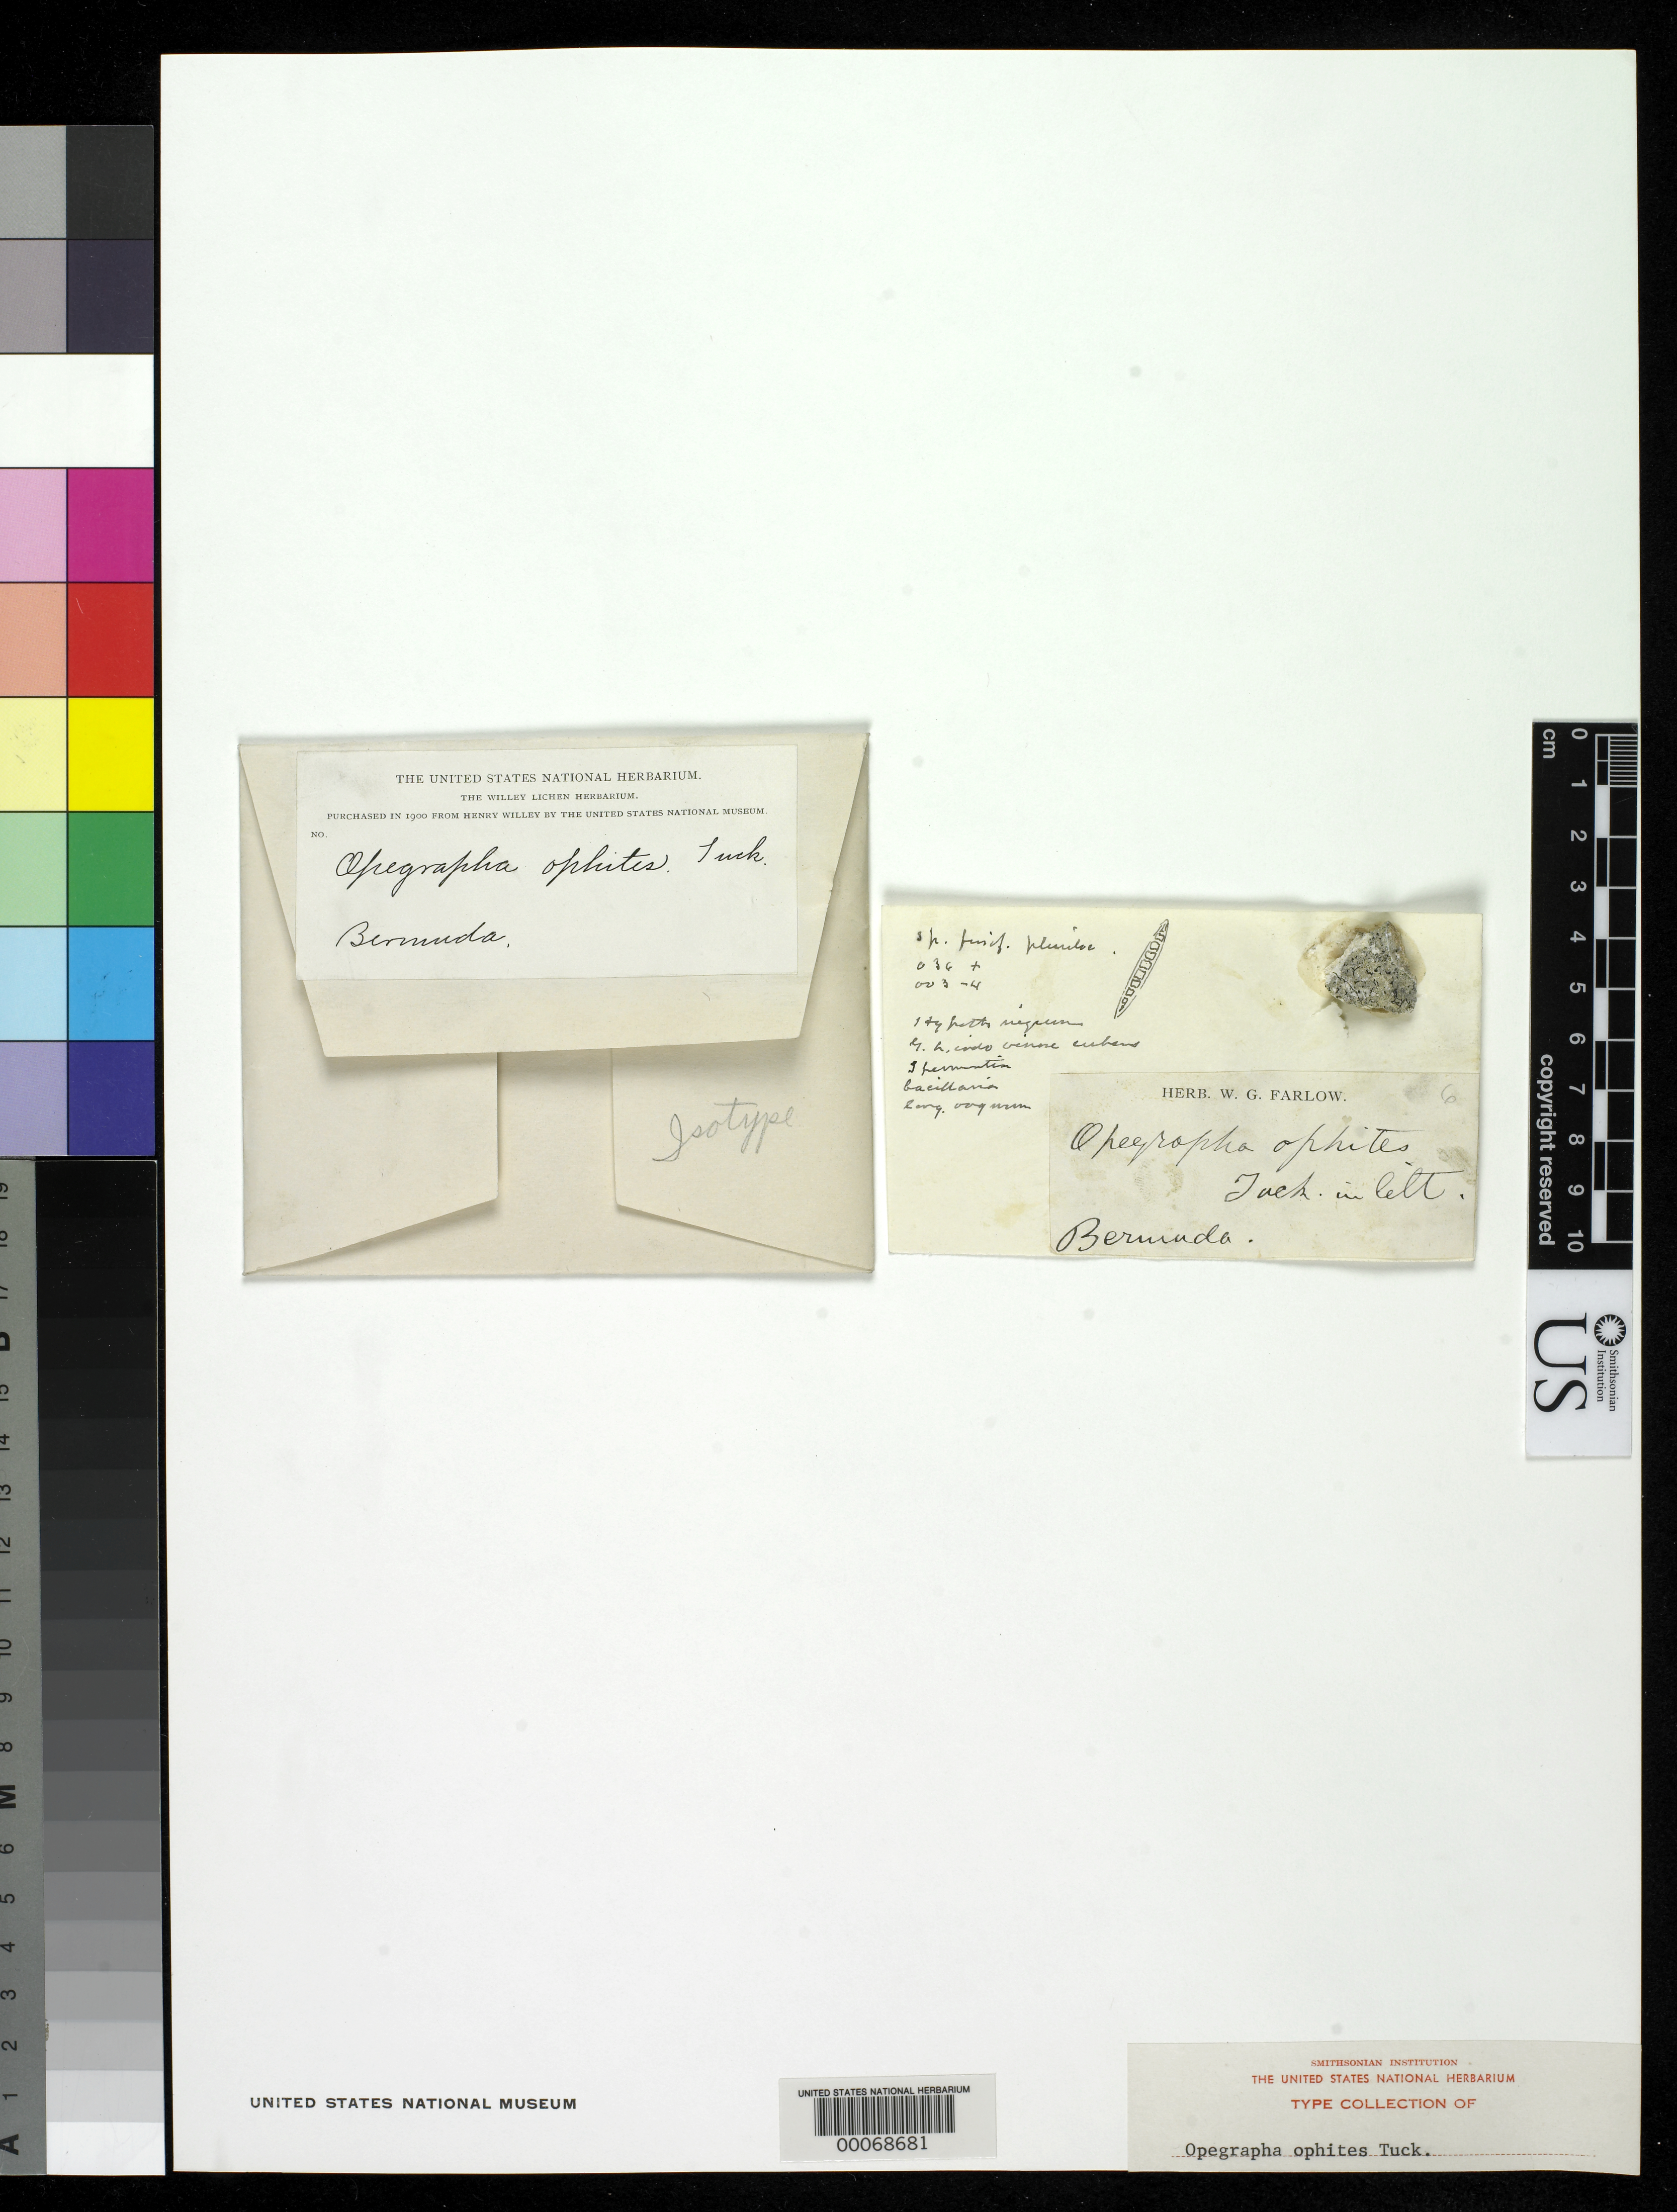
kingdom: Fungi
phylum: Ascomycota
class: Arthoniomycetes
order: Arthoniales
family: Opegraphaceae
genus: Opegrapha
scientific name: Opegrapha ophites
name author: Tuck.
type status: Isotype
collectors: W. G. Farlow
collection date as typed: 1880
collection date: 1880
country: Bermuda